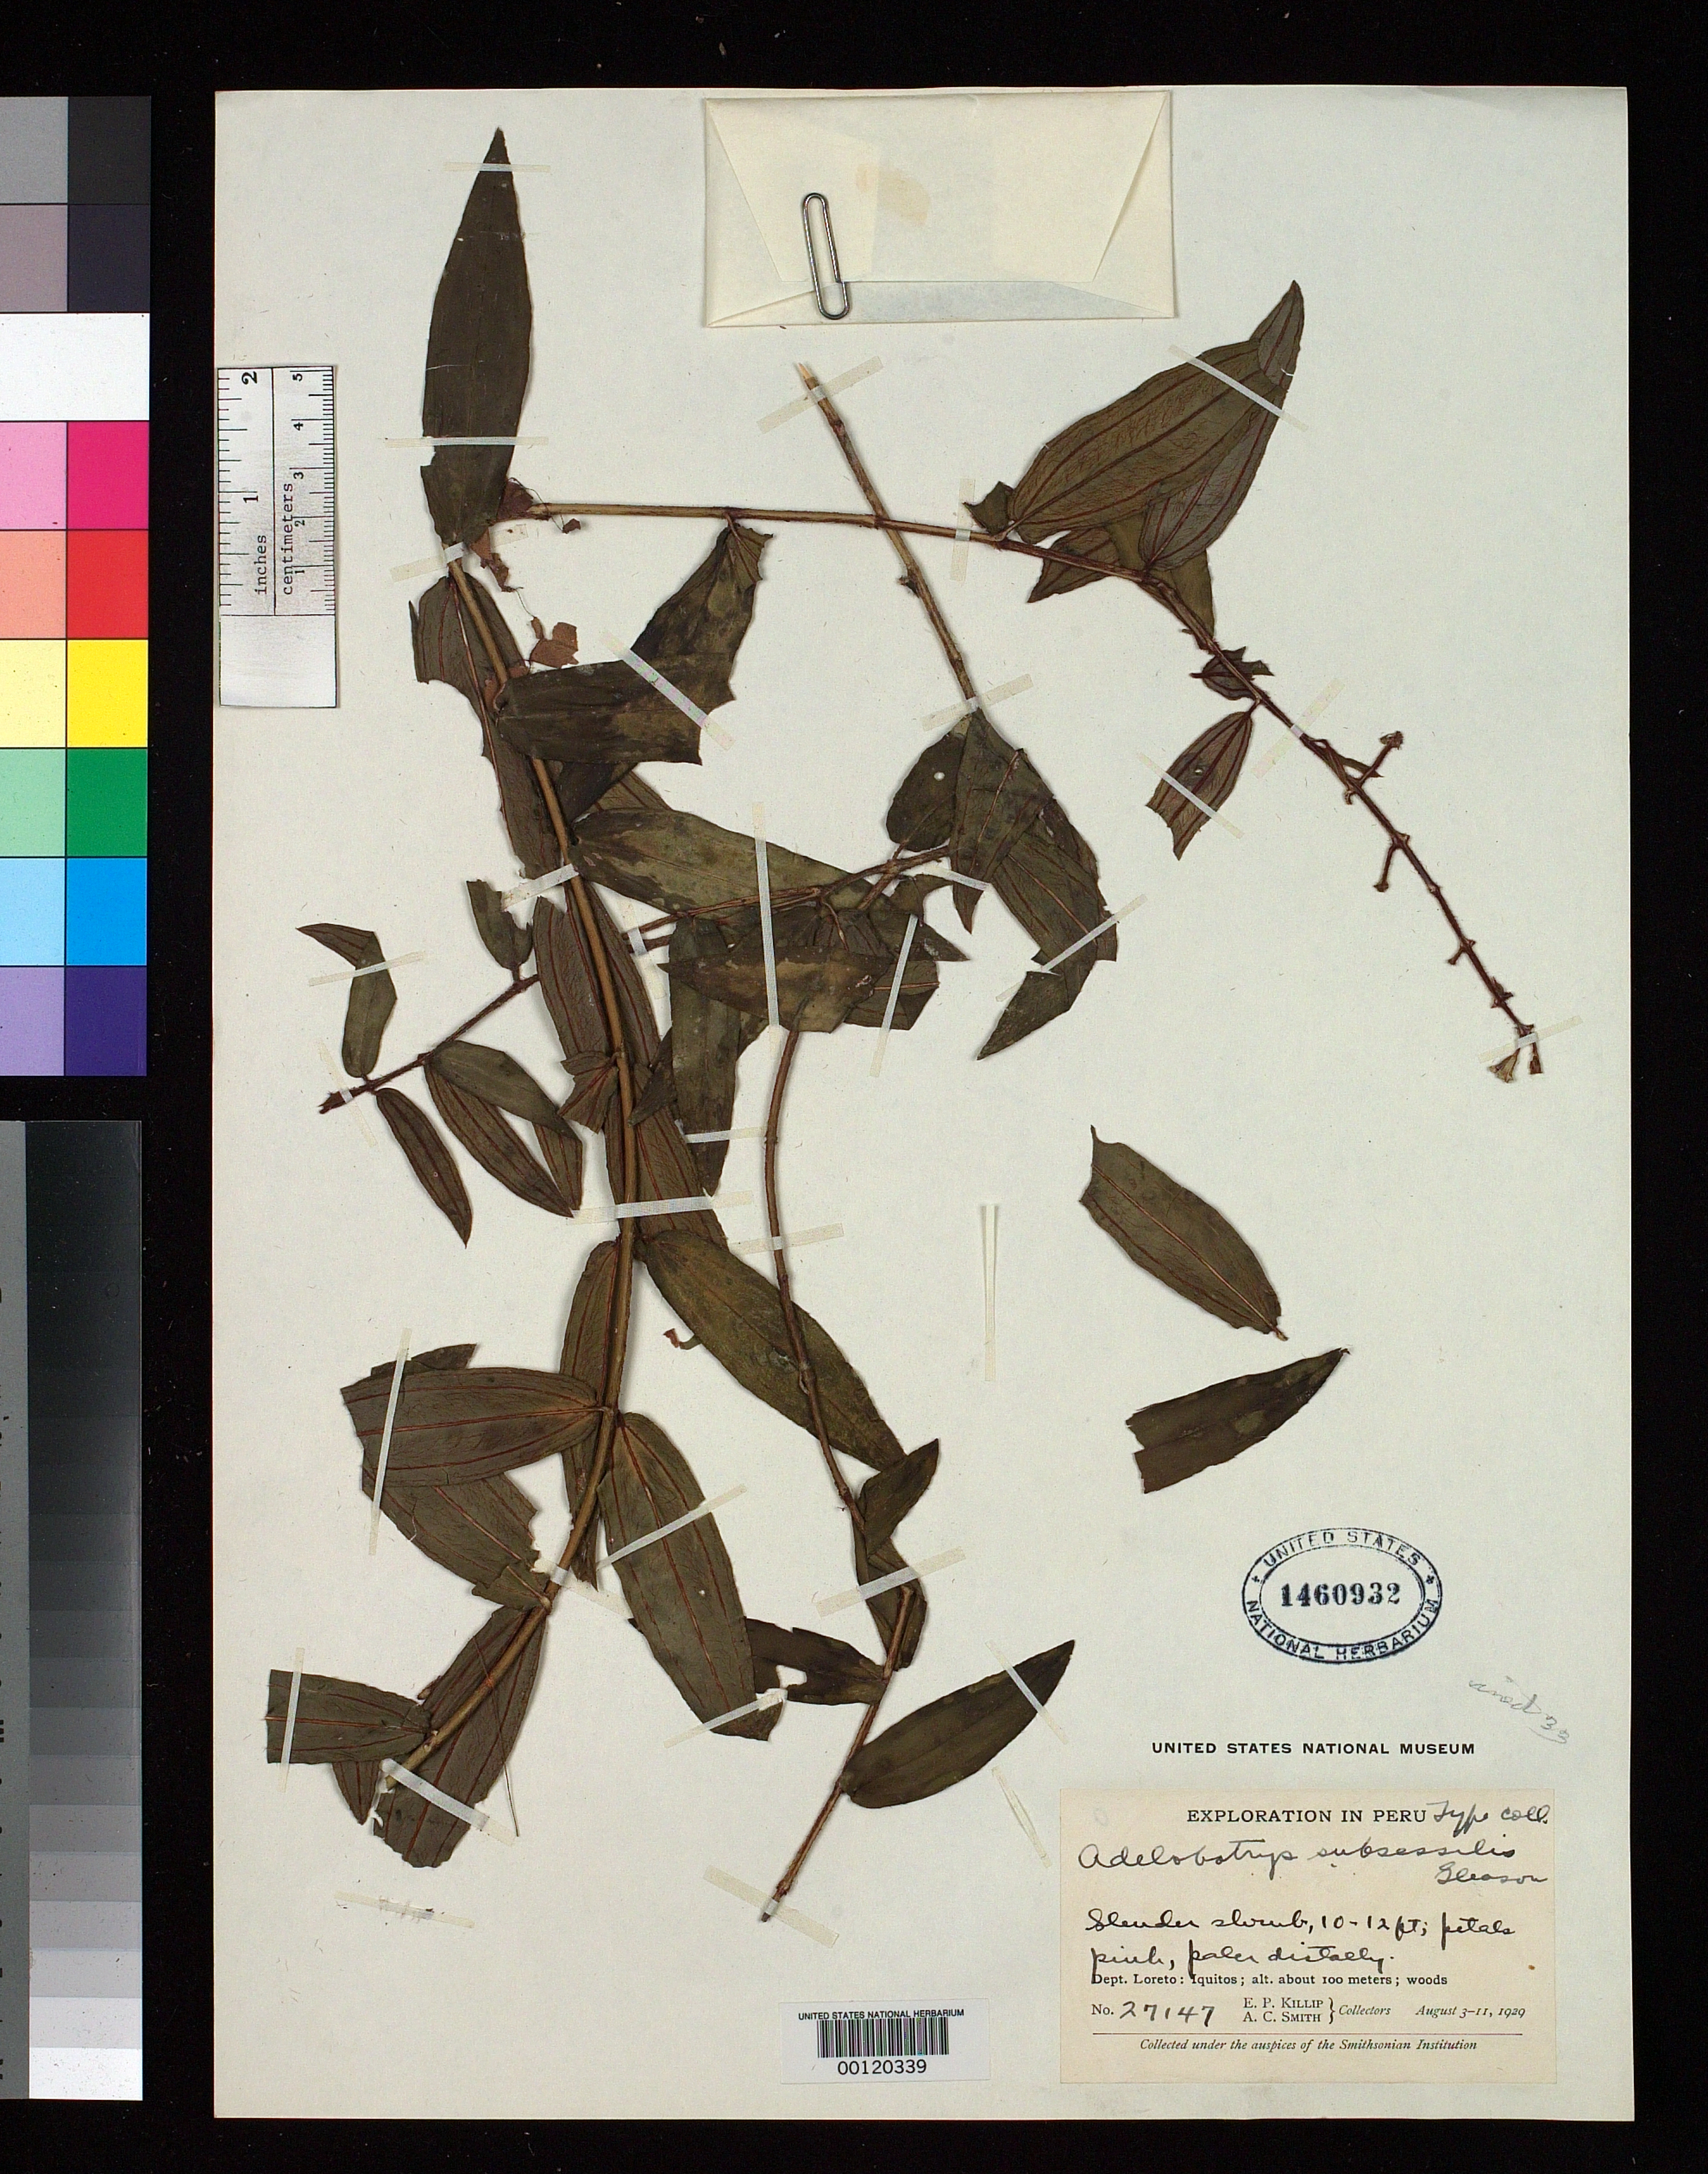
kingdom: Plantae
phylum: Tracheophyta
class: Magnoliopsida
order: Myrtales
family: Melastomataceae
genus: Adelobotrys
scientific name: Adelobotrys subsessilis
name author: Gleason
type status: Isotype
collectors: E. P. Killip & A. C. Smith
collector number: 27147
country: Peru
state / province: Loreto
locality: Iquitos.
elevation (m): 100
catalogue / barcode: US 1460932